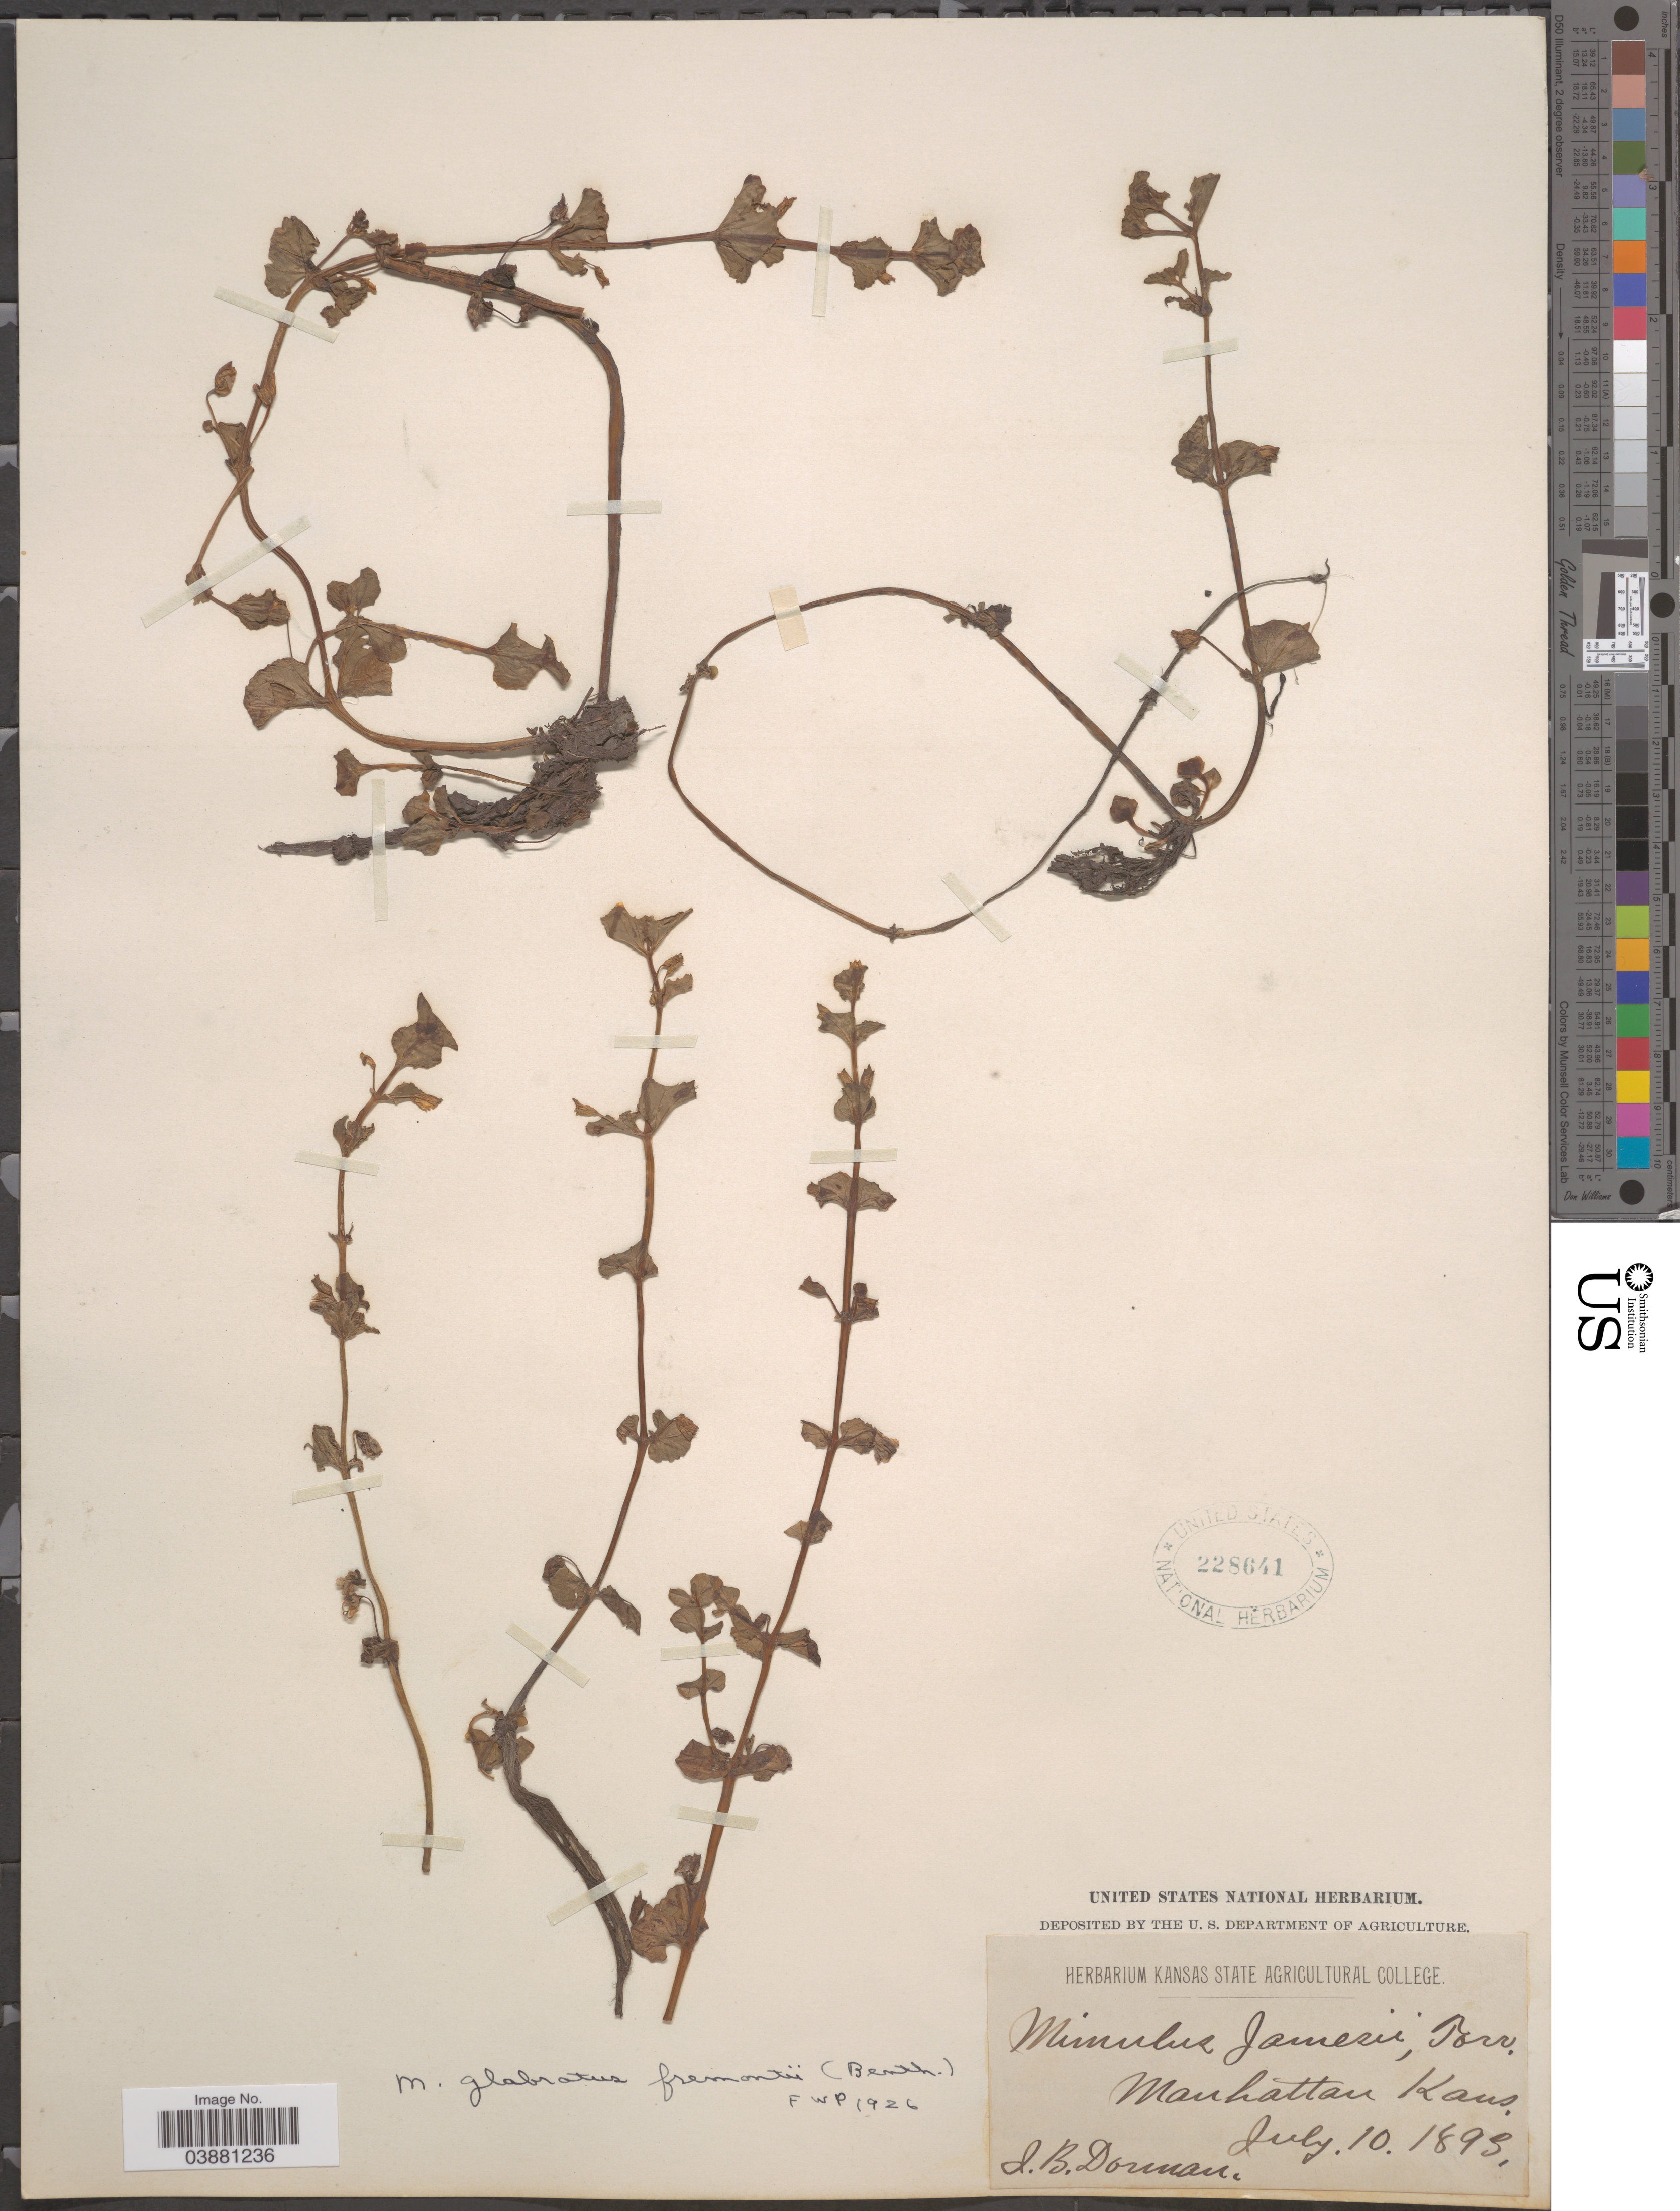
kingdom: Plantae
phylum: Tracheophyta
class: Magnoliopsida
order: Lamiales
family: Phrymaceae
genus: Mimulus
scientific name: Mimulus glabratus var. fremontii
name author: Kunth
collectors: J. Dorman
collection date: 1893-07-10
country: United States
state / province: Kansas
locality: Manhattan.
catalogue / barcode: US 228641